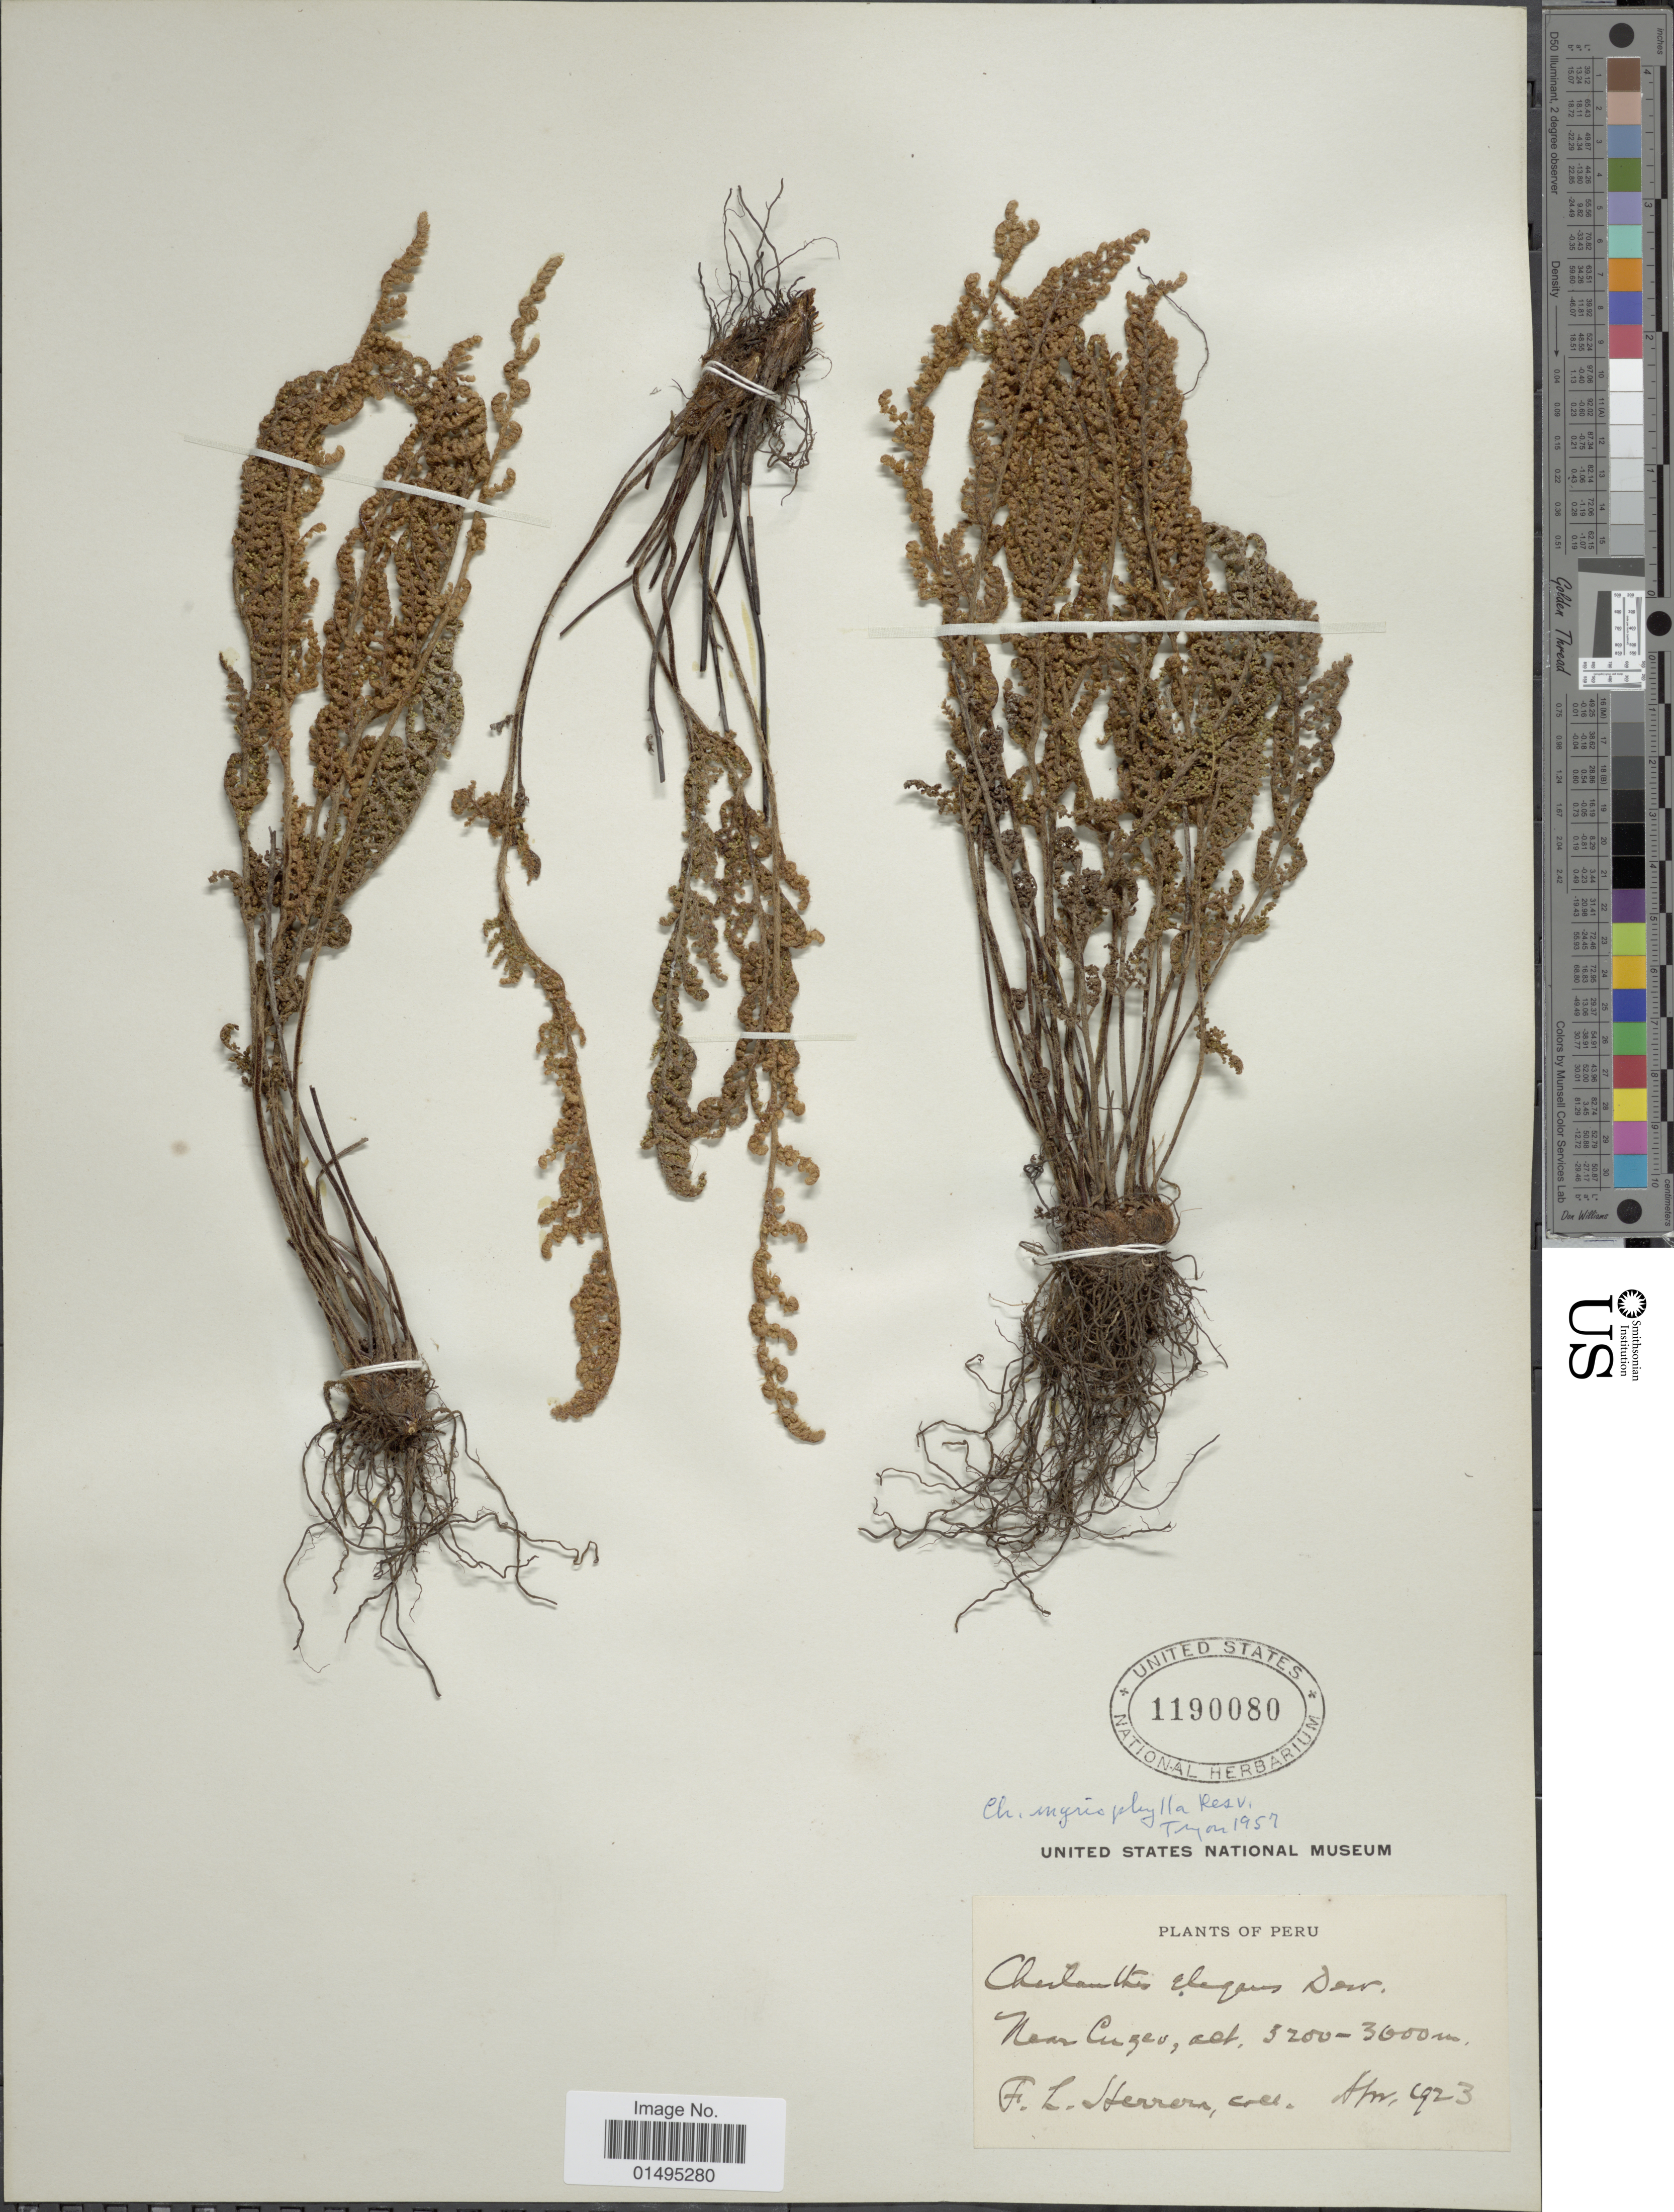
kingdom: Plantae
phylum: Tracheophyta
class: Polypodiopsida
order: Polypodiales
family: Pteridaceae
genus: Myriopteris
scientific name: Myriopteris myriophylla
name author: (Desv.) J. Sm.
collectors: F. L. Herrera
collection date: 1923-04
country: Peru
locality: Peru, Near Cuzco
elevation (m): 3200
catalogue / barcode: US 1190080